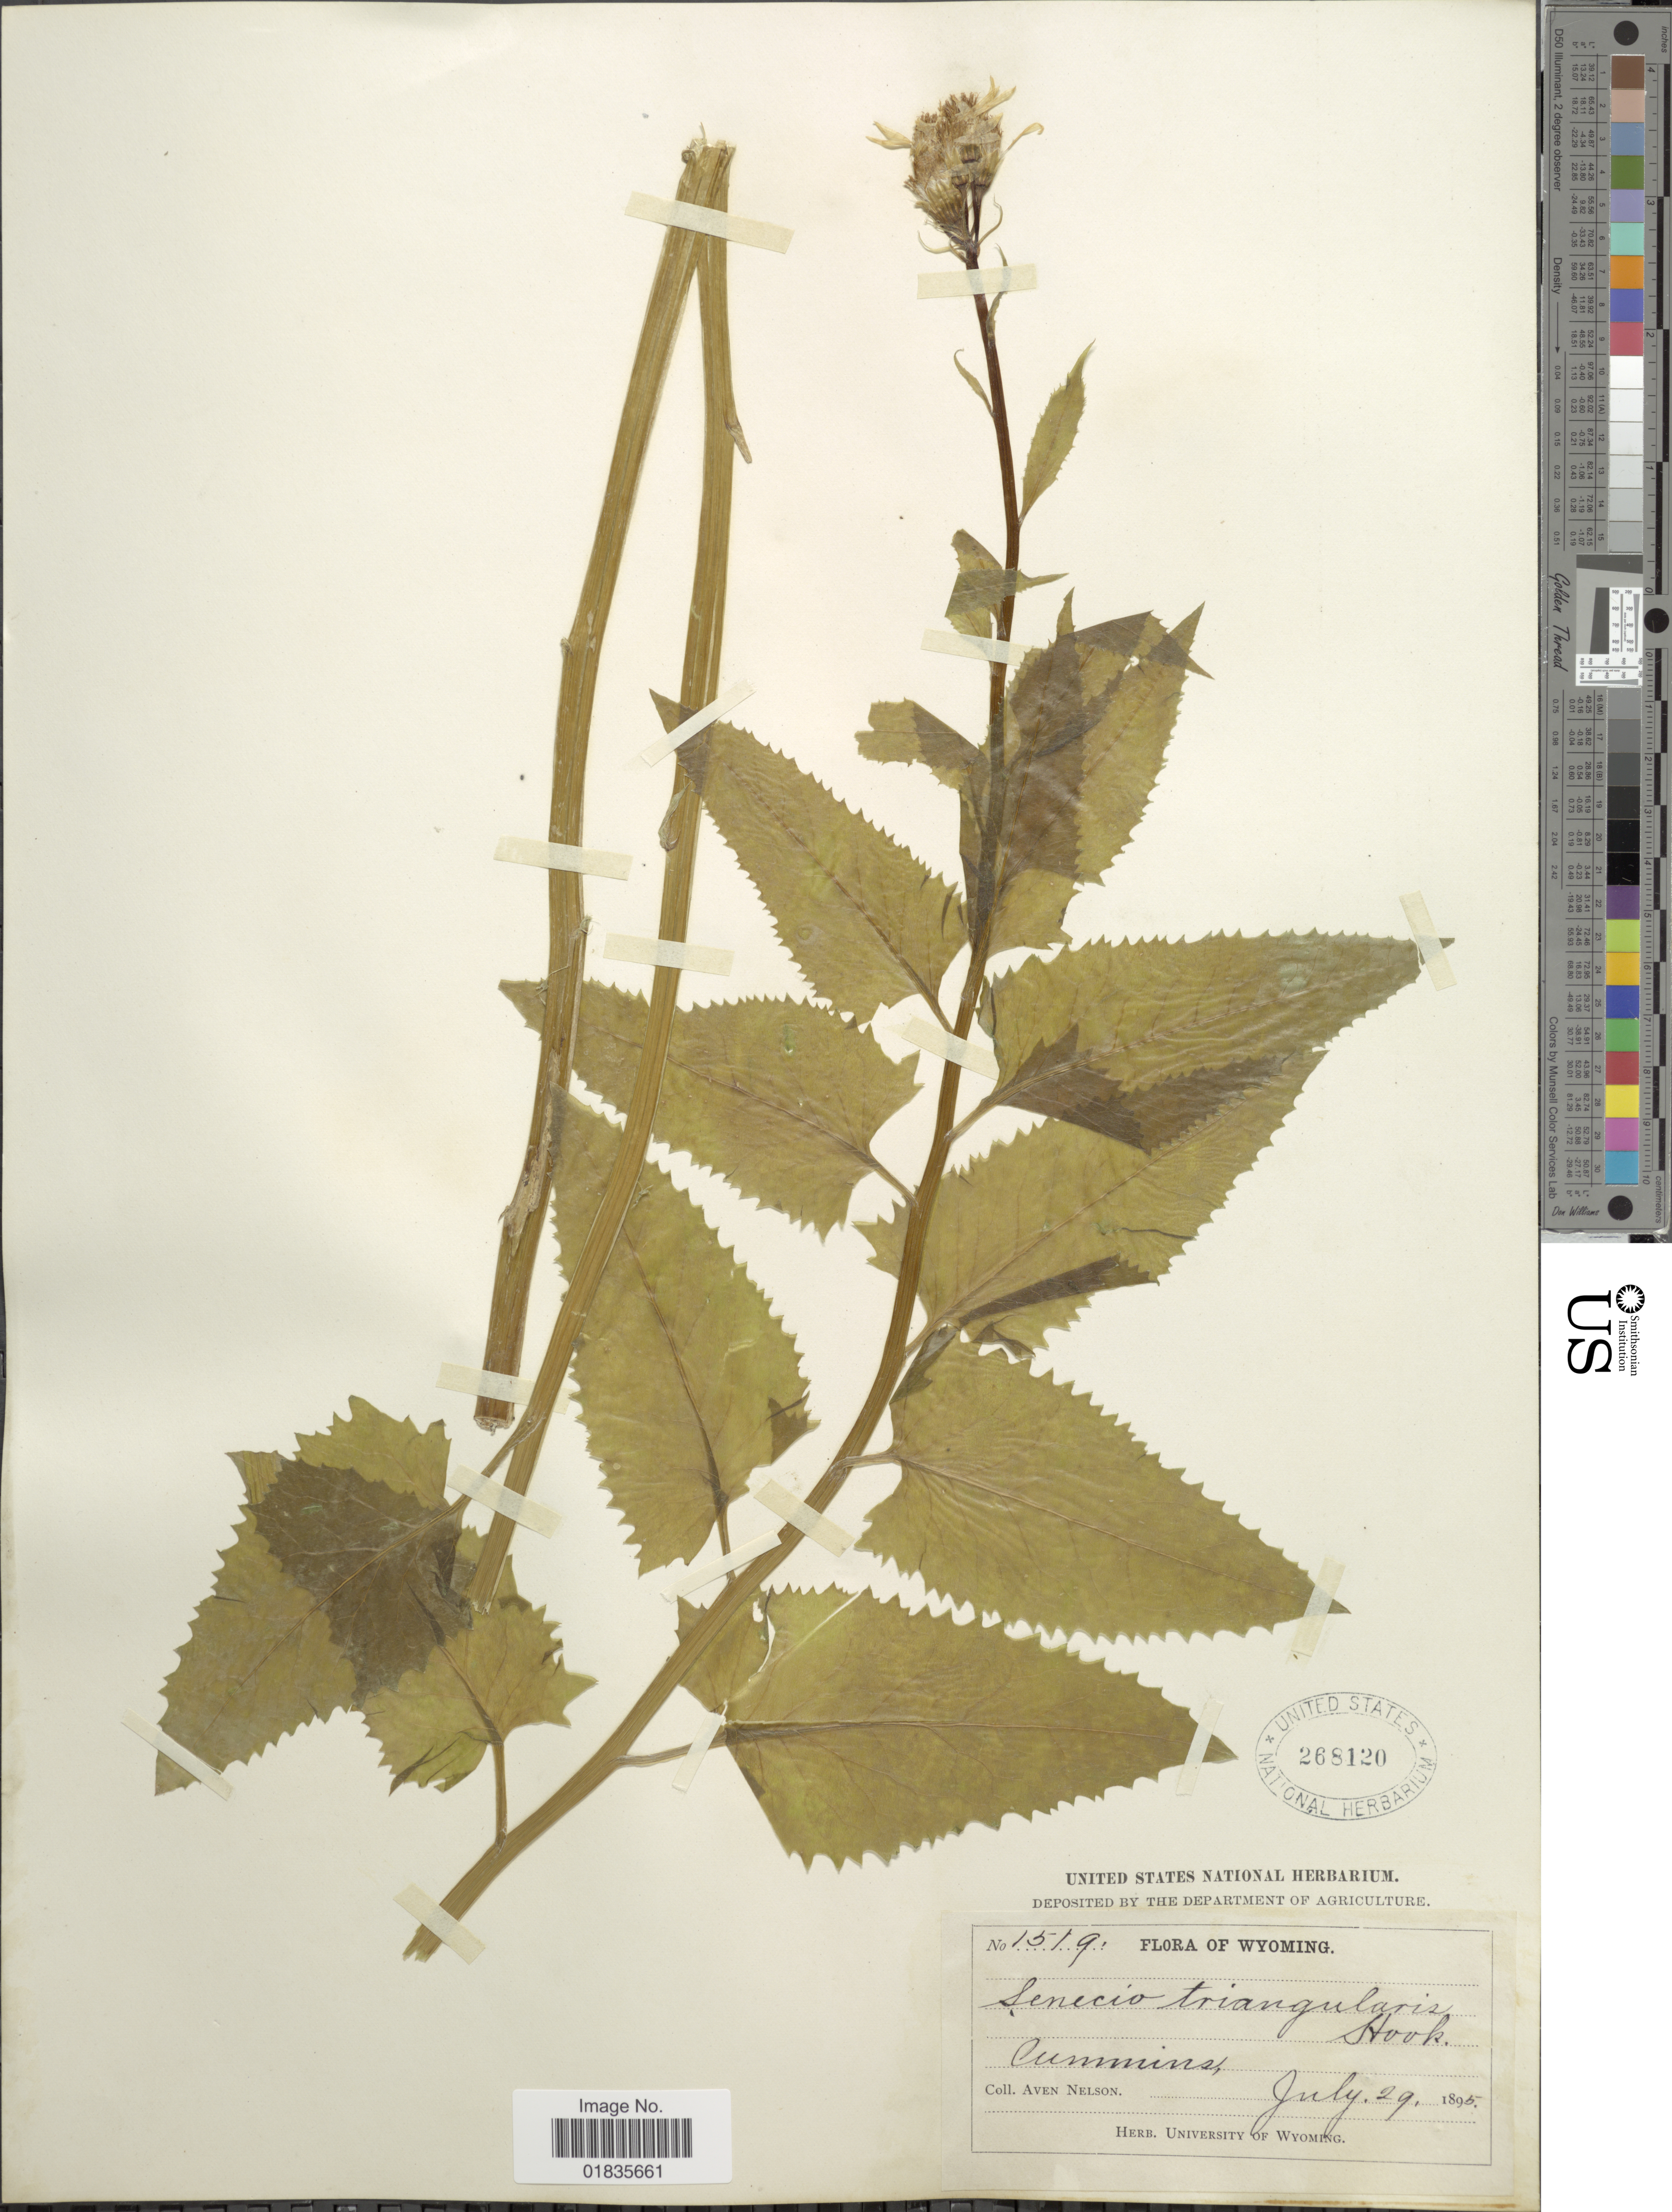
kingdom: Plantae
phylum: Tracheophyta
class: Magnoliopsida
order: Asterales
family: Asteraceae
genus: Senecio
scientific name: Senecio triangularis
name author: Hook.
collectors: A. Nelson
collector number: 1519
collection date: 1895-07-29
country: United States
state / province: Wyoming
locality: Cummins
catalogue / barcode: US 268120